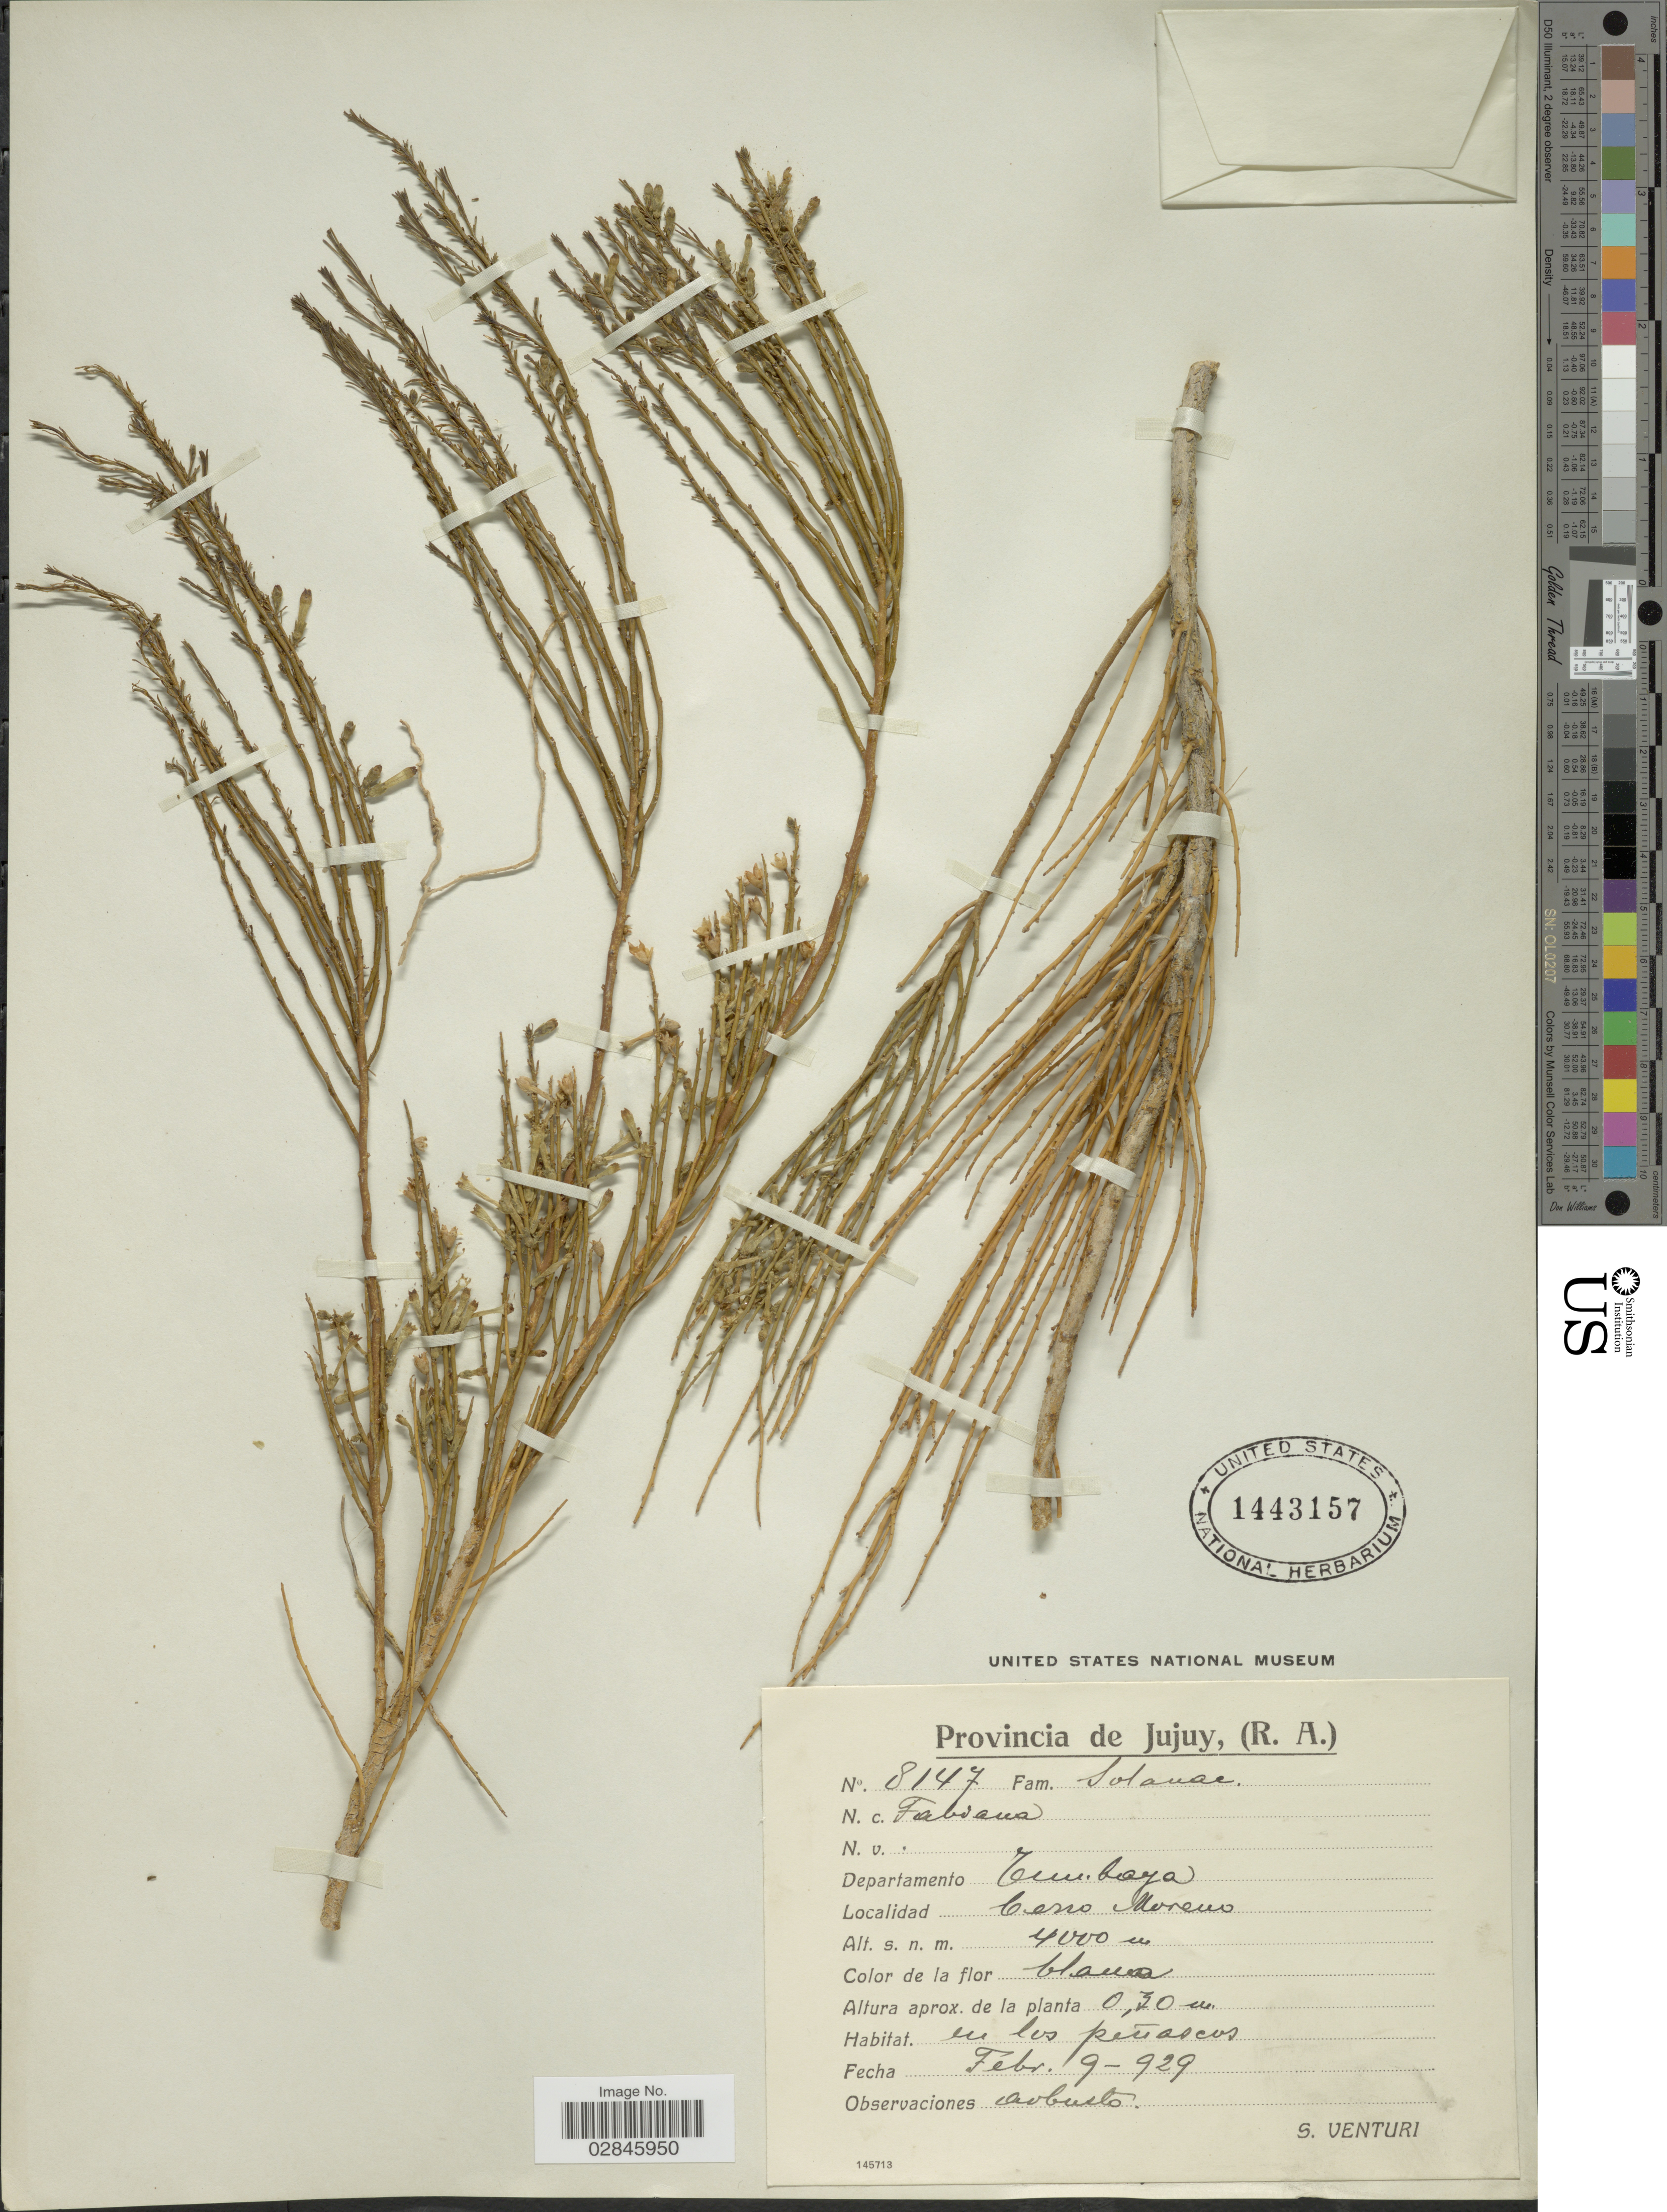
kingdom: Plantae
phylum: Tracheophyta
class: Magnoliopsida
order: Solanales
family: Solanaceae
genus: Fabiana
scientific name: Fabiana sp.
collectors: S. Venturi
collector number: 8147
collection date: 1929-02-09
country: Argentina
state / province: Jujuy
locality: (R.A.), Departamento Tumbaya. Cerro Moreno.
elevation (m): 4000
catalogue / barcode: US 1443157